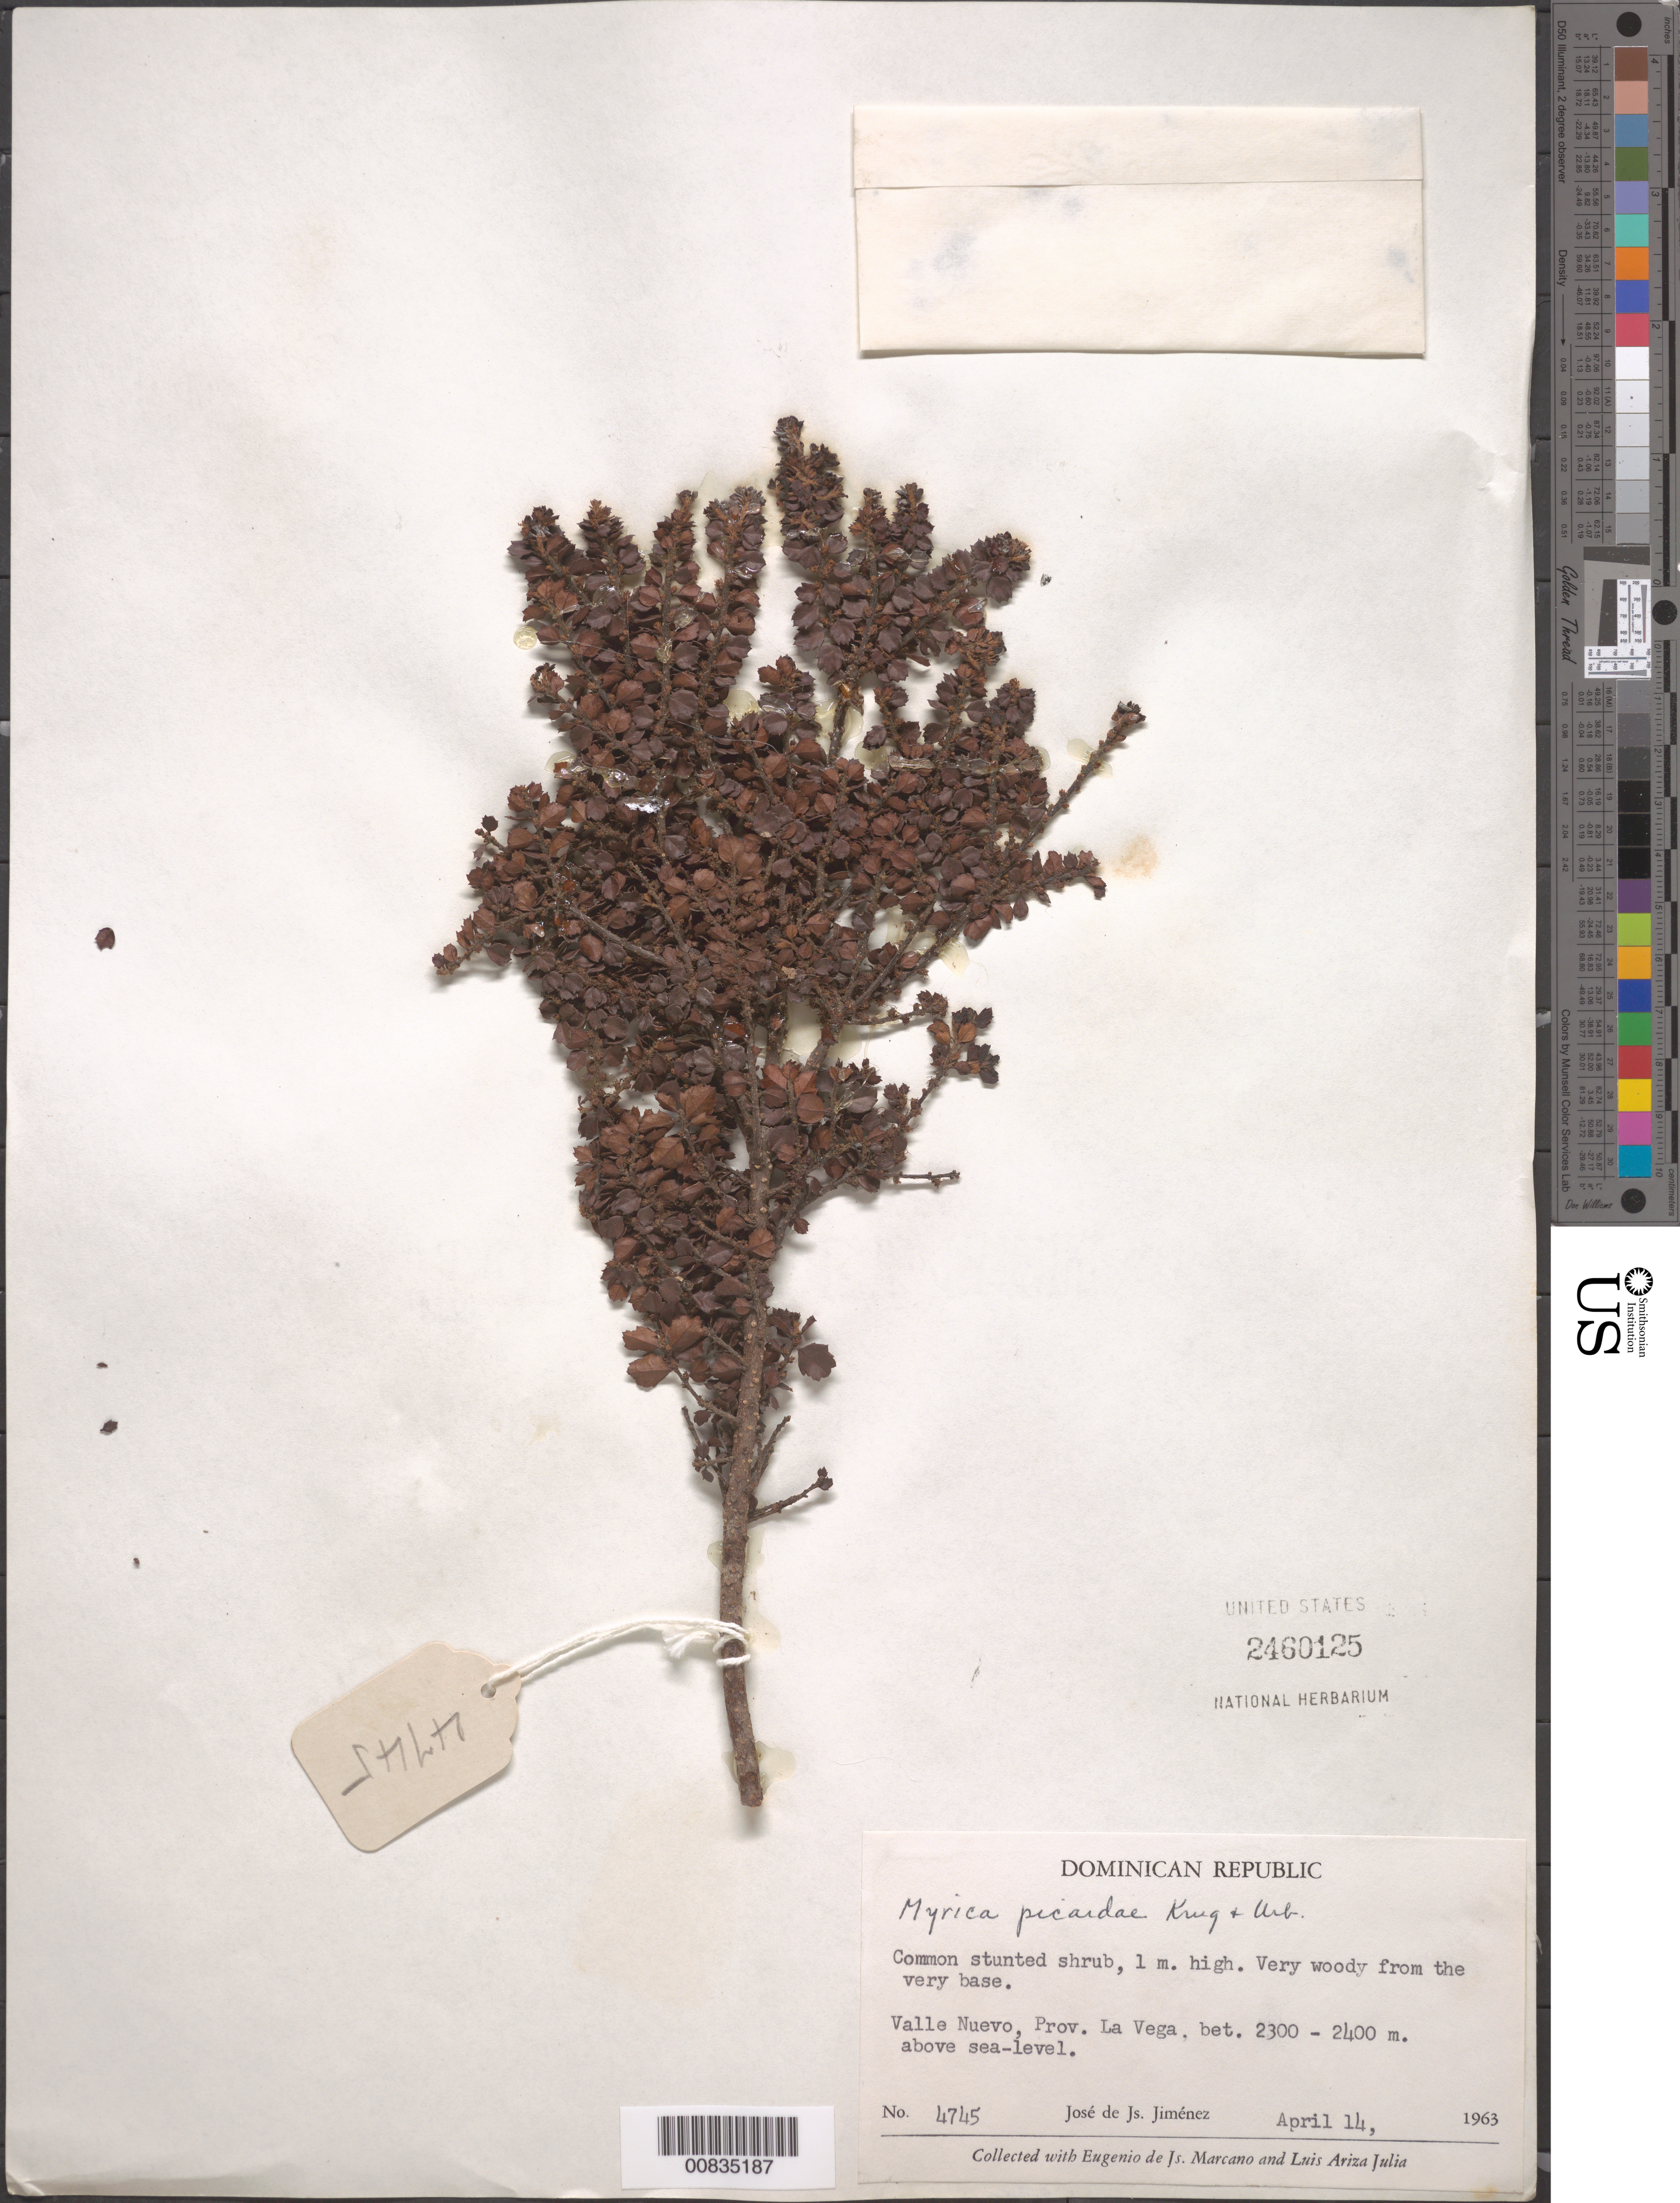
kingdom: Plantae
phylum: Tracheophyta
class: Magnoliopsida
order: Fagales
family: Myricaceae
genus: Morella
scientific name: Morella picardae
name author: (Krug & Urb.) Wilbur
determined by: Strong, Mark T., (BOT), Smithsonian Institution - National Museum of Natural History (UNITED STATES)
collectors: J. J. Jiménez, E. J. Marcano F. & L. Ariza-Julia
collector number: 4745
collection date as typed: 14 Apr 1963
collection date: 1963-04-14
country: Dominican Republic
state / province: La Vega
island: Hispaniola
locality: Valle Nuevo.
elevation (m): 2300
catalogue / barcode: US 2460125